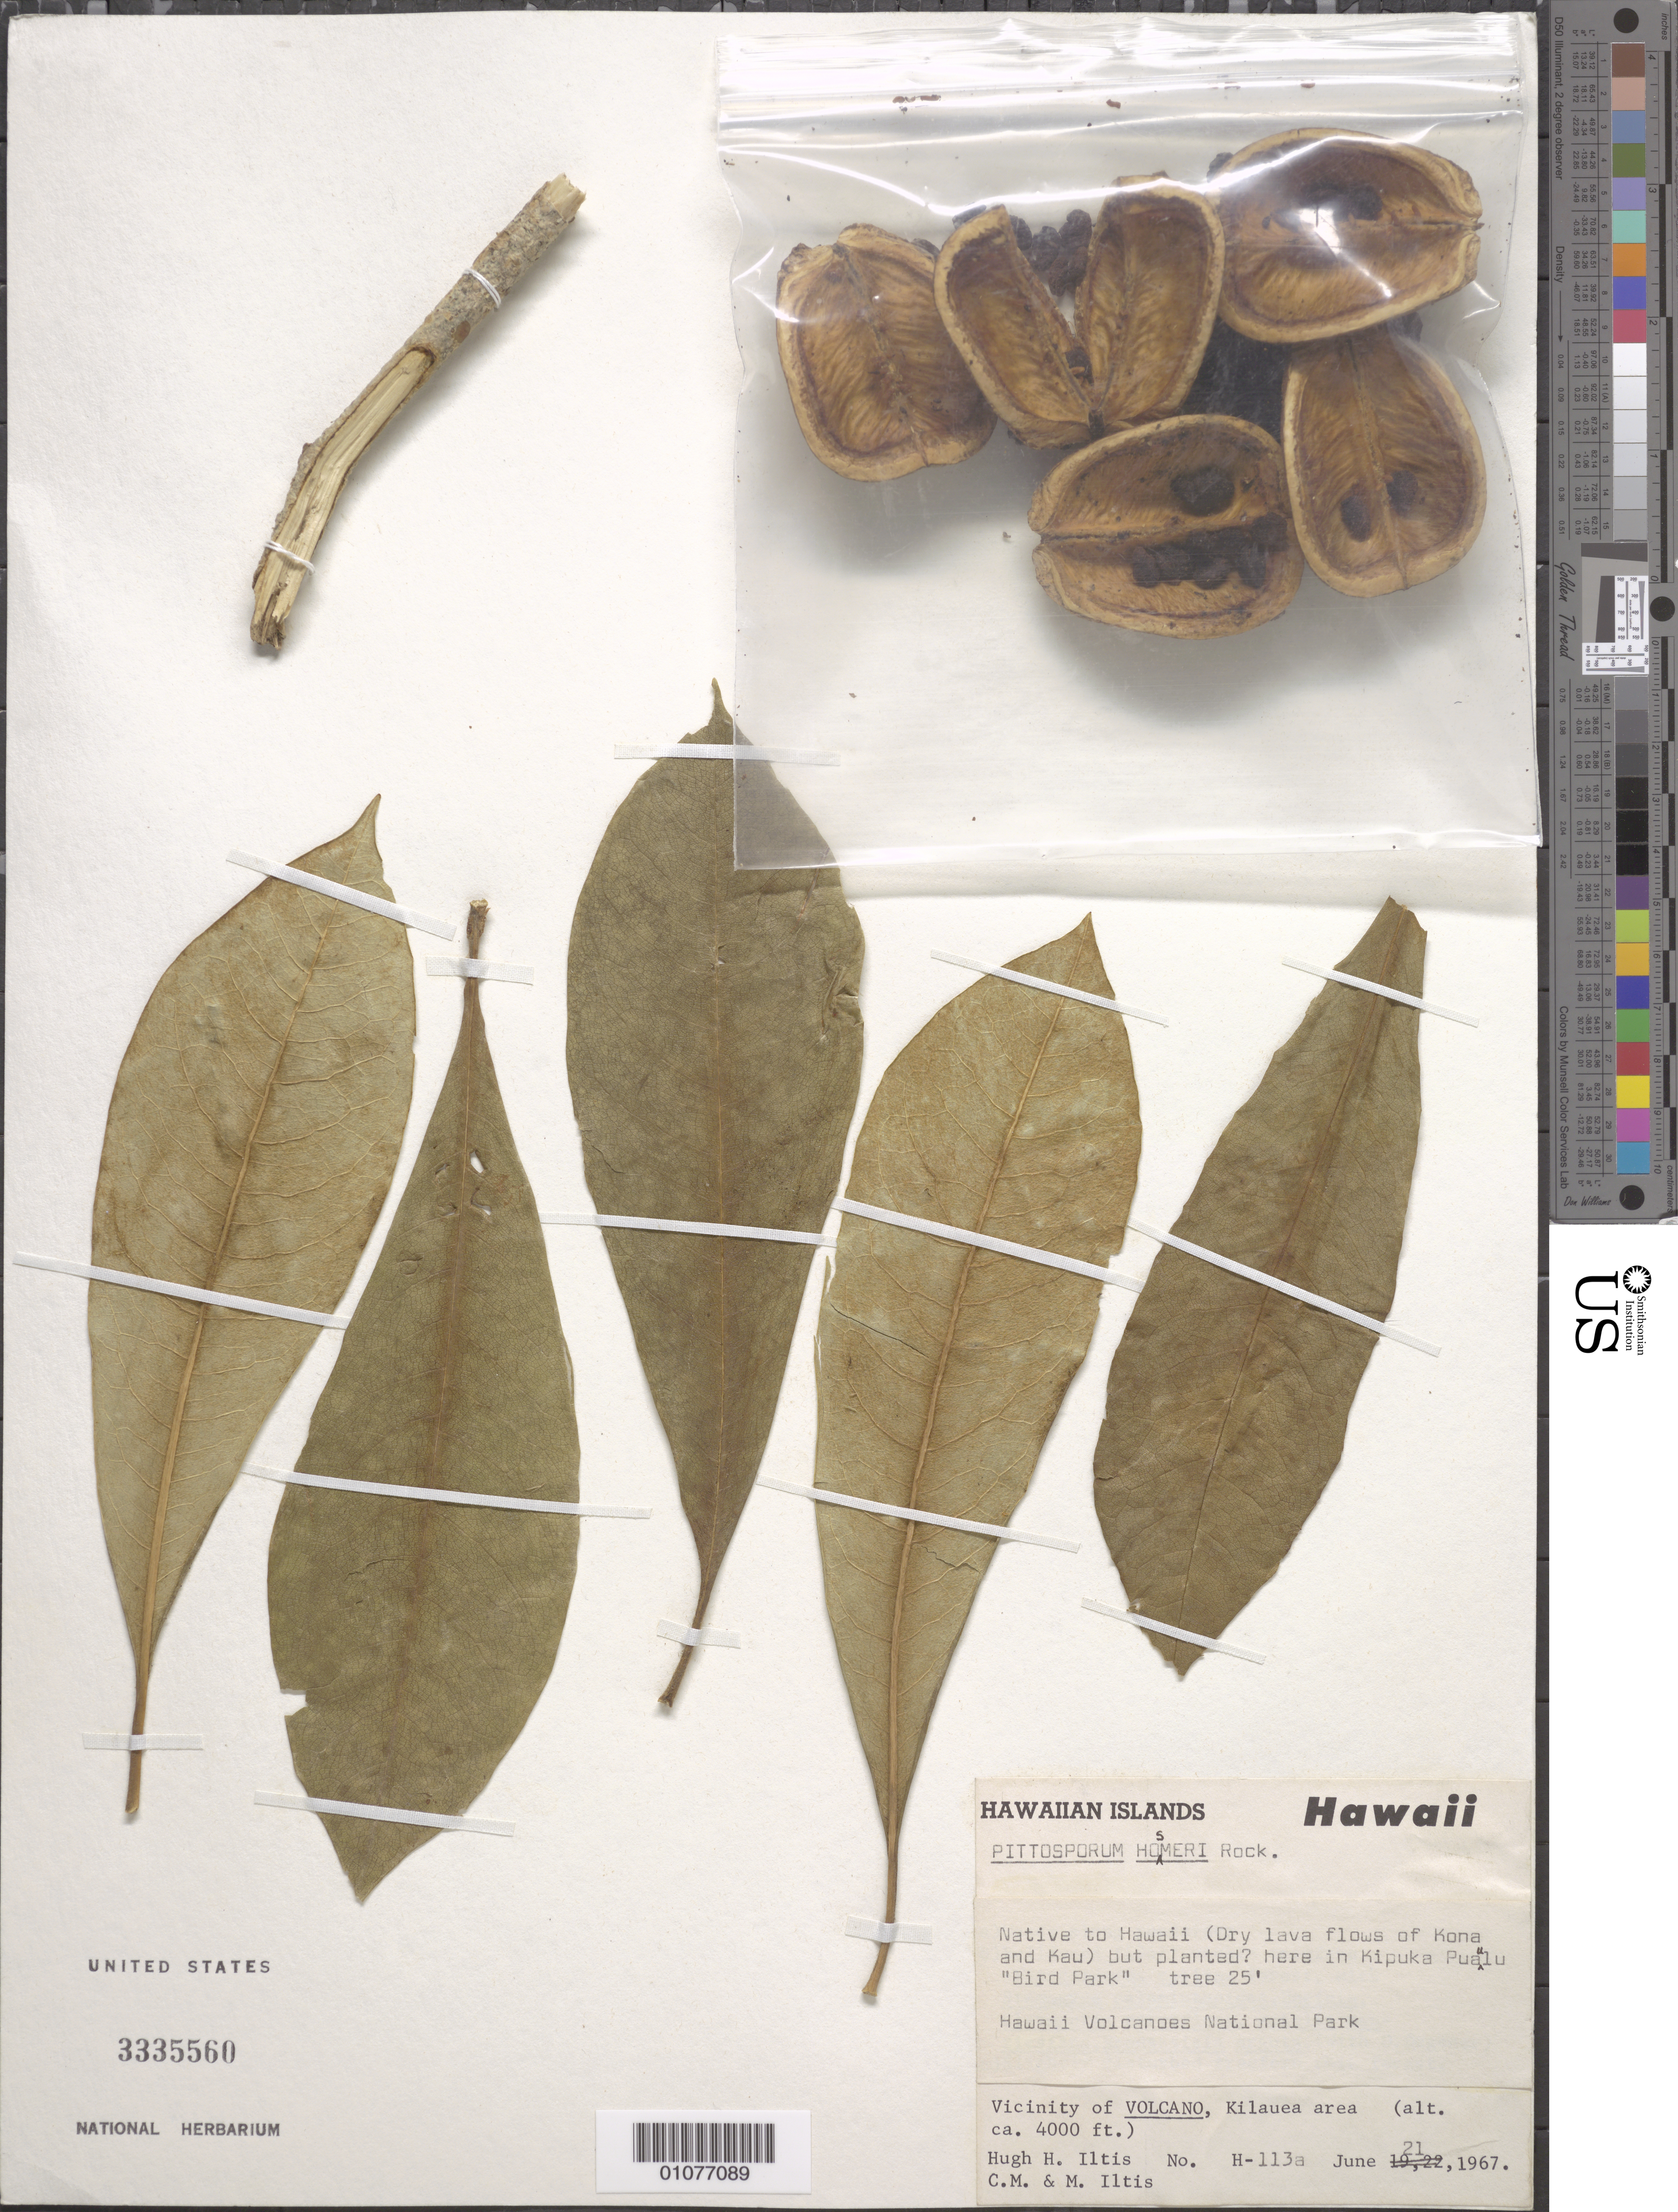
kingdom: Plantae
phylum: Tracheophyta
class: Magnoliopsida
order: Apiales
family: Pittosporaceae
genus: Pittosporum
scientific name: Pittosporum hosmeri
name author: Rock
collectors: H. H. Iltis, C. M Iltis & M. Iltis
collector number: H-113a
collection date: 1967-06-21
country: United States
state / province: Hawaii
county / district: Hawaii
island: Hawaii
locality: Hawaii Volcanoes National Park, vicinity of volcano, Kilauea area. In Kipuka Puaulu "Bird Park"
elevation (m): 1219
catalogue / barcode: US 3335560